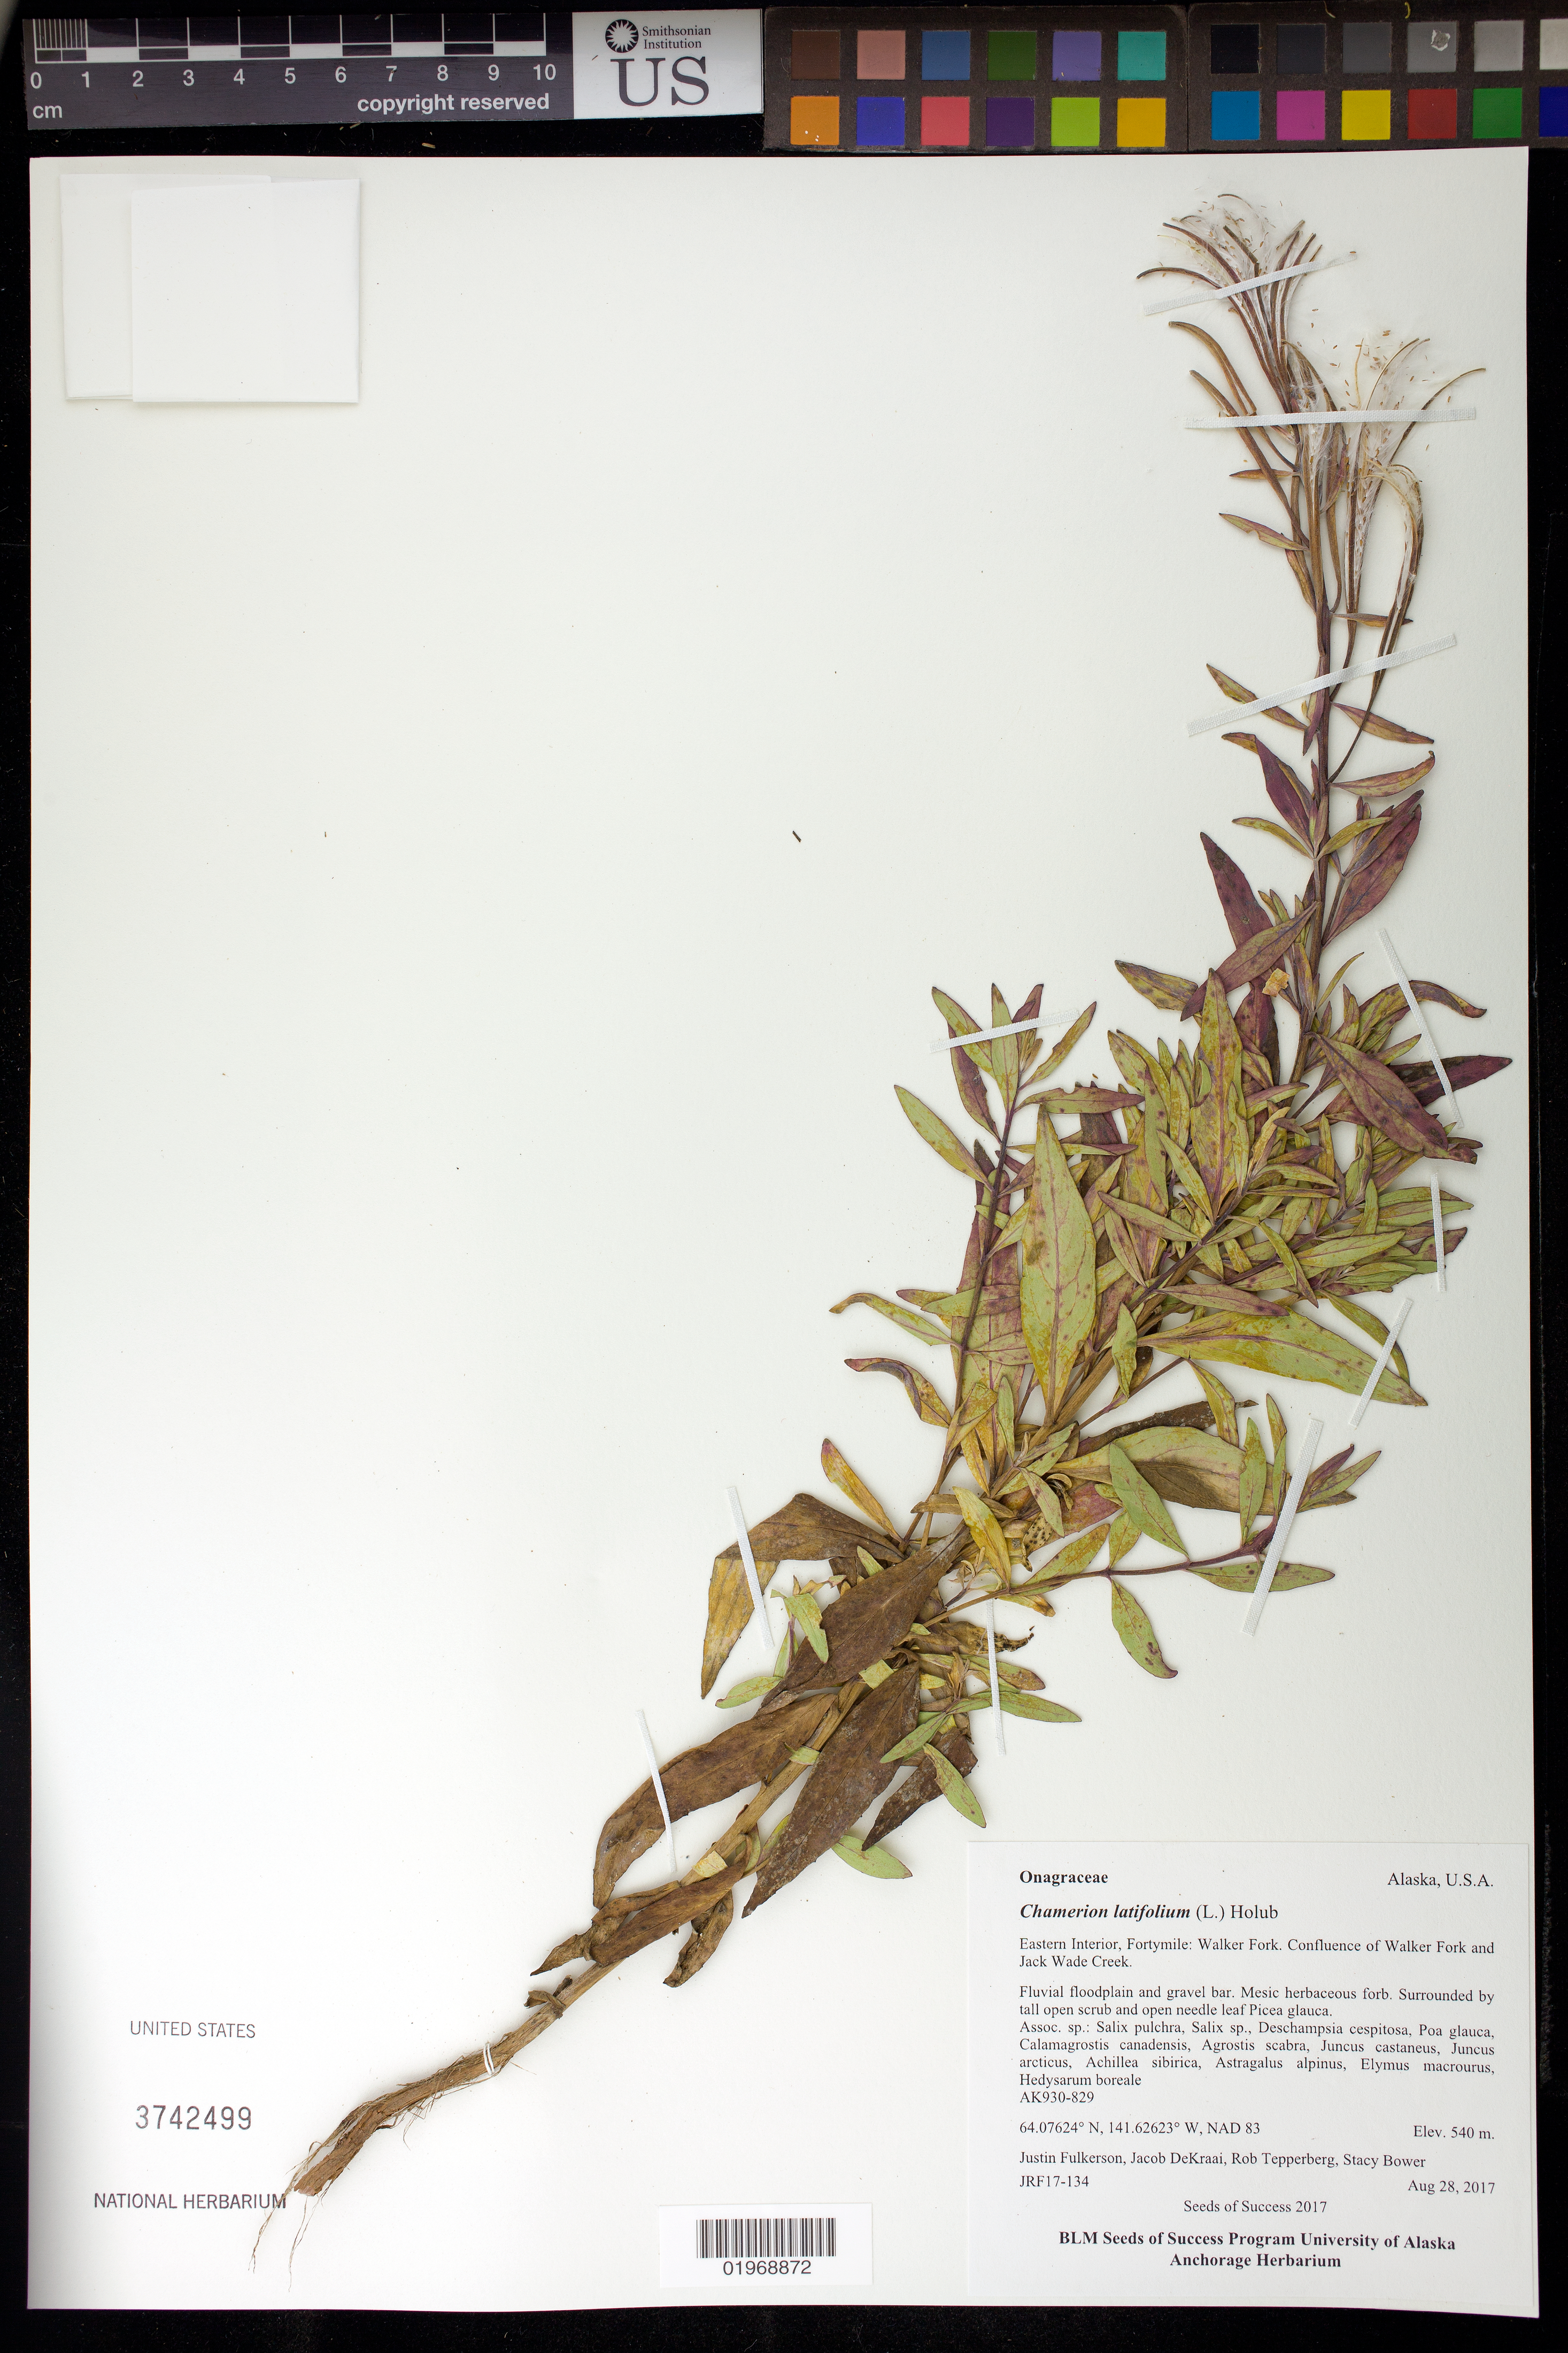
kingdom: Plantae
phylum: Tracheophyta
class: Magnoliopsida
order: Myrtales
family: Onagraceae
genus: Chamerion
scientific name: Chamerion latifolium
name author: (L.) Holub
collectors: J. Fulkerson, J. DeKraai, R. Tepperberg & S. Bower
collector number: JRF17-134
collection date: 2017-08-28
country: United States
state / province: Alaska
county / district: Southeast Fairbanks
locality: Eastern Interior, Fortymile, Walker Fork. Confluence of Walker Fork and Jack Wade Creek.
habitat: Fluvial floodplain and gravel bar.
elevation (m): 540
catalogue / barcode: US 3742499